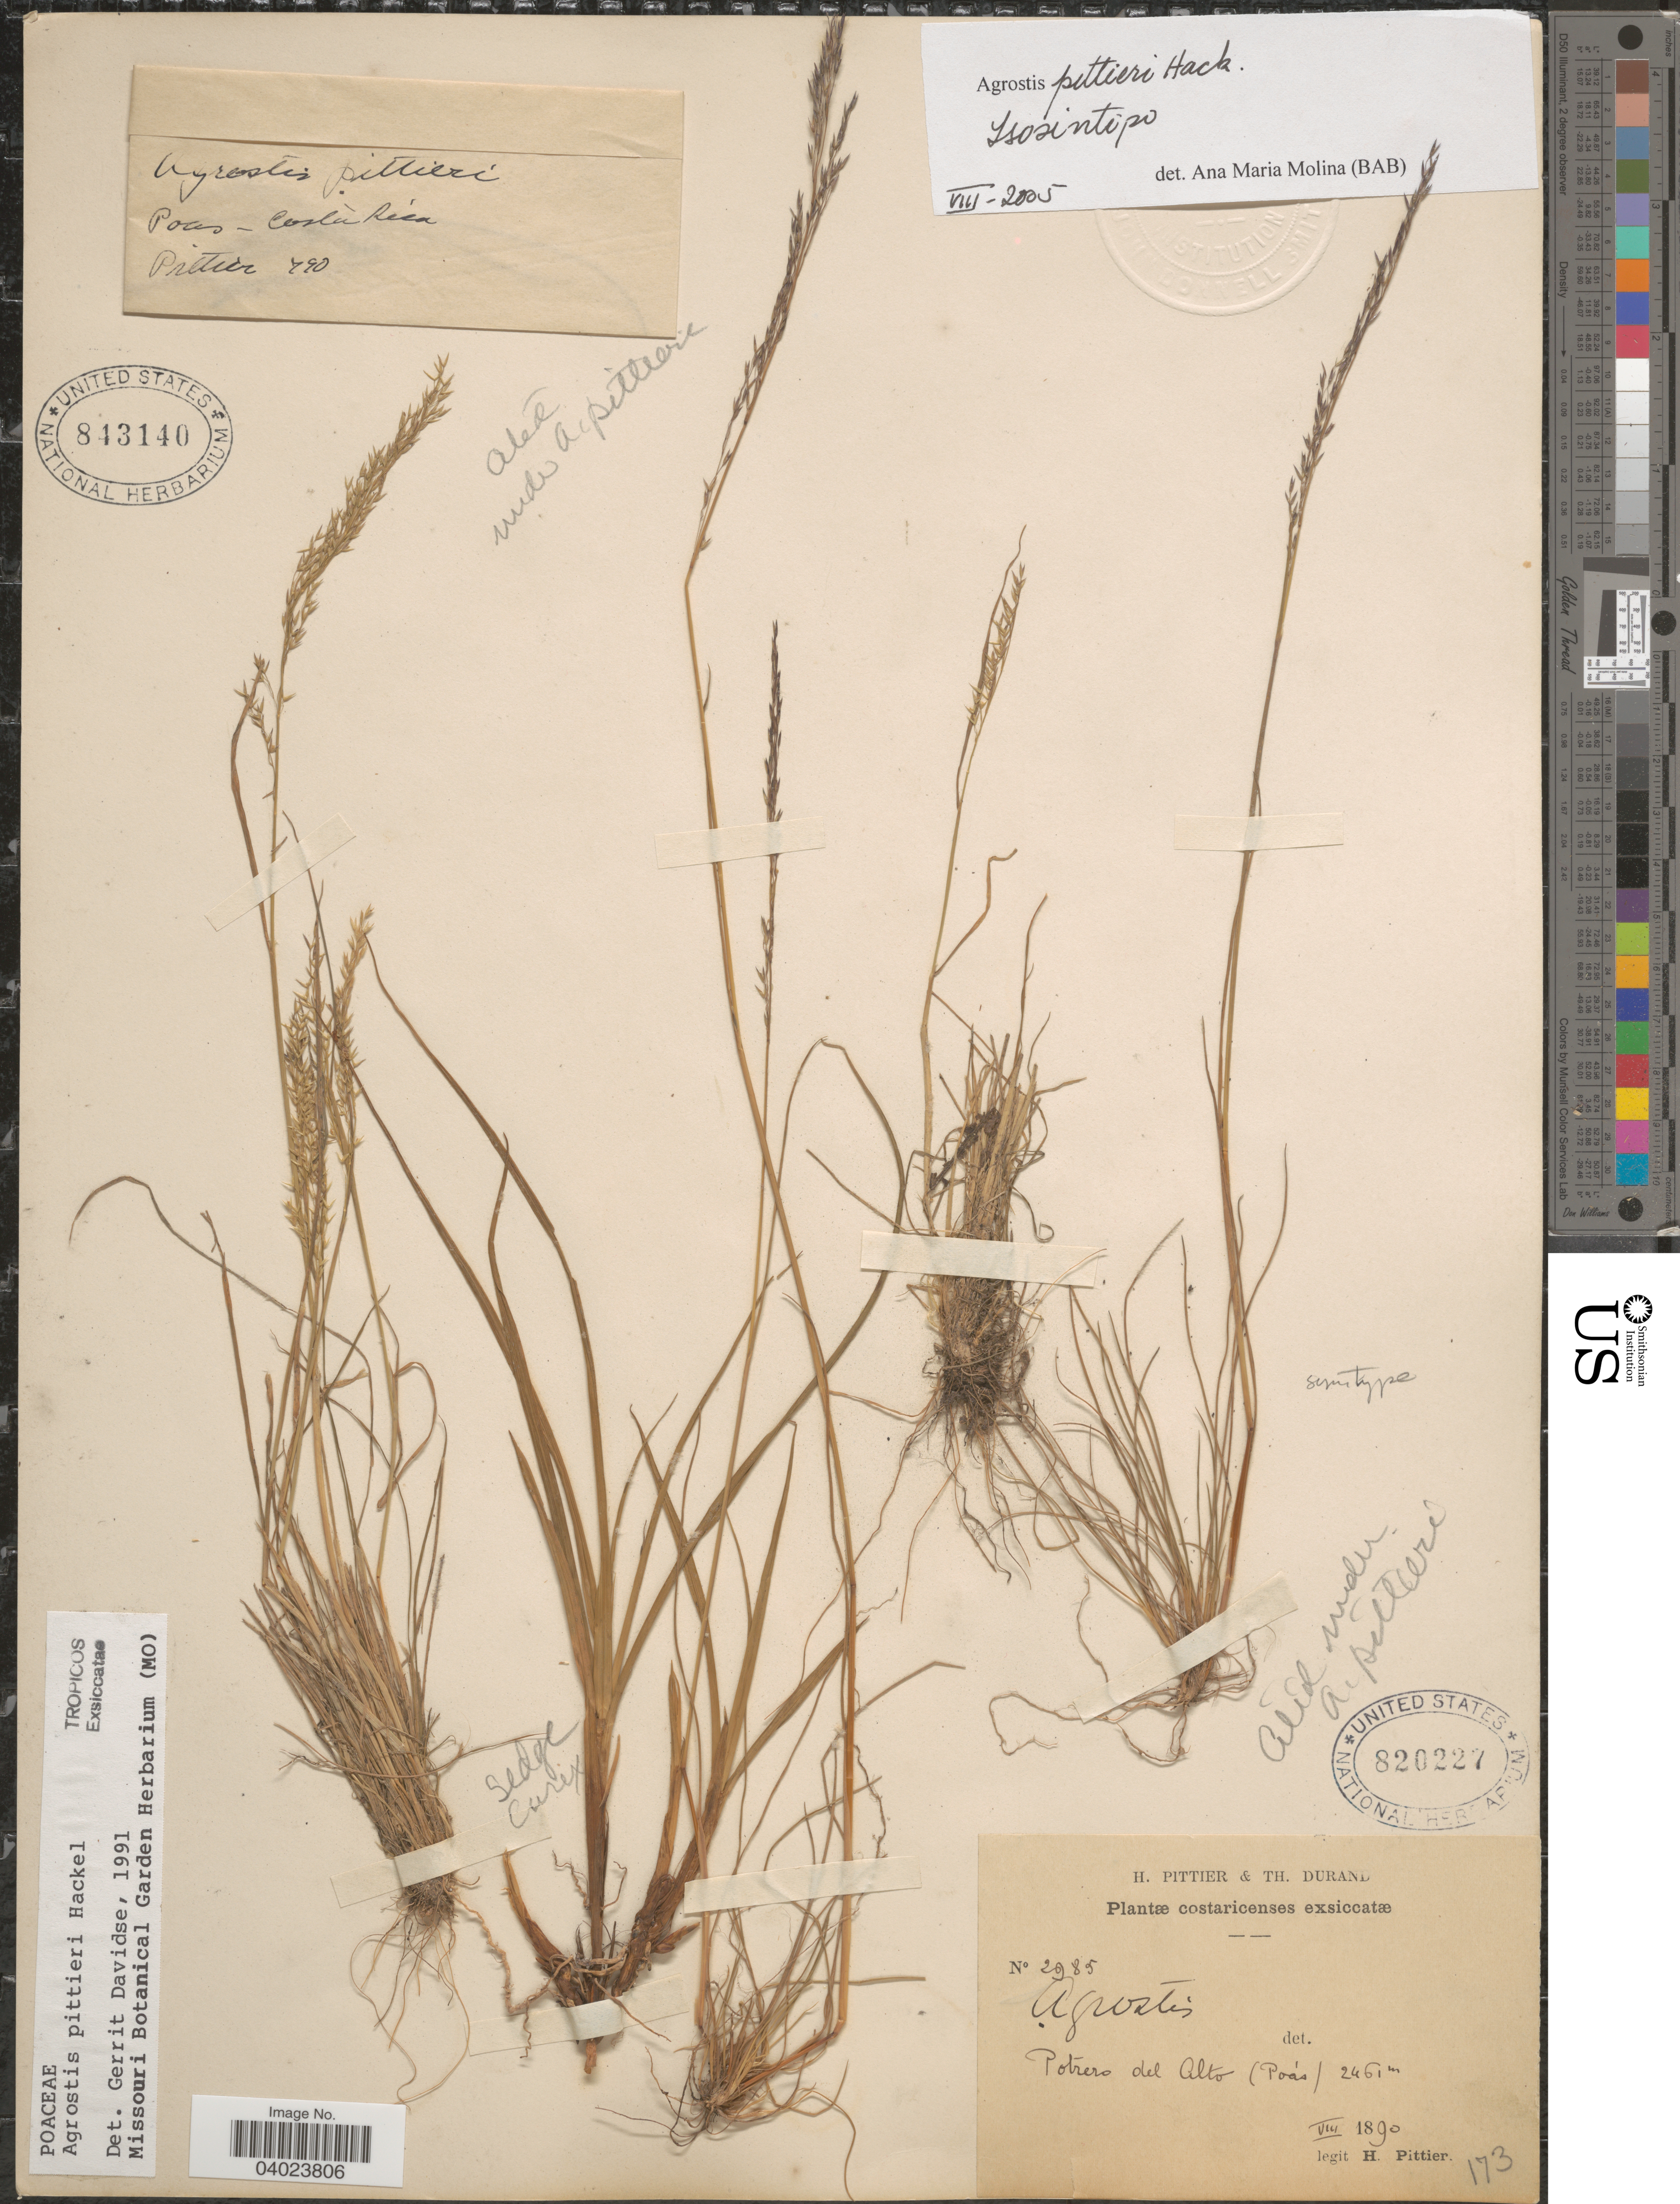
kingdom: Plantae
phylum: Tracheophyta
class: Liliopsida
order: Poales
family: Poaceae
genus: Agrostis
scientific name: Agrostis pittieri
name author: Hack.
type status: Isosyntype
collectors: H. F. Pittier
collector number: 2985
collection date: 1890-08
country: Costa Rica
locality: Potrero del Alto (Poás).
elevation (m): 2461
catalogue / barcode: US 820227